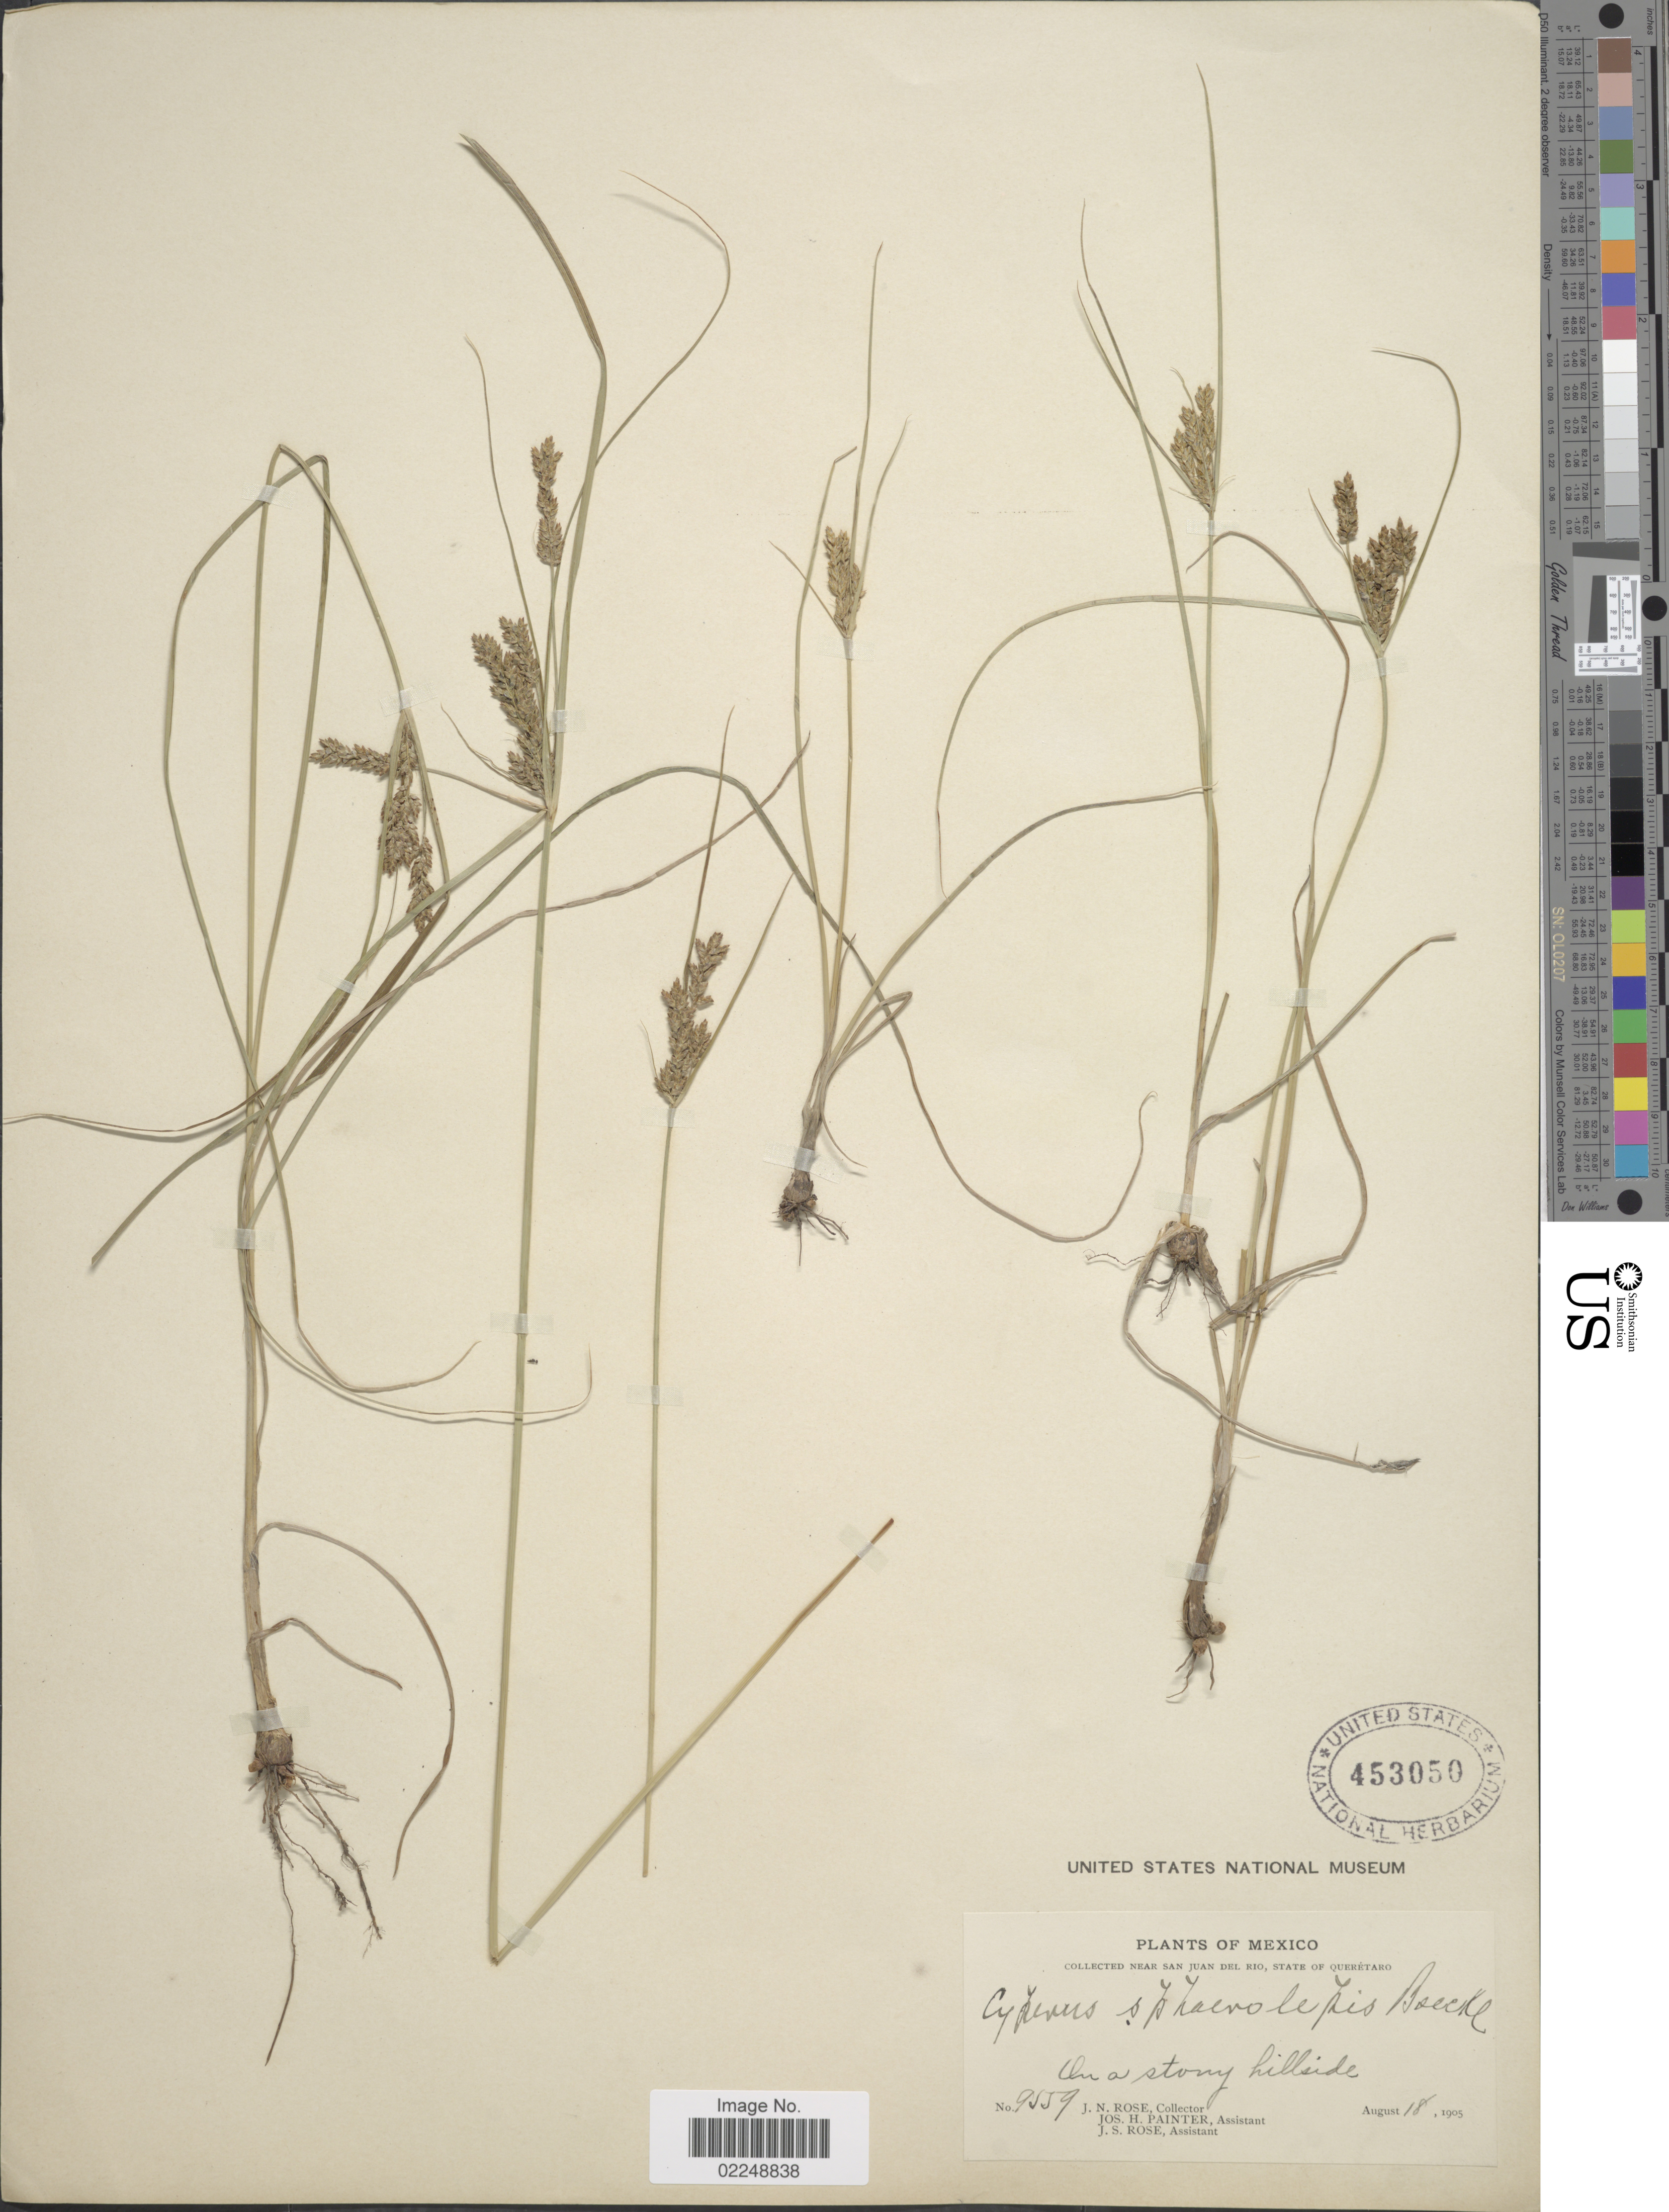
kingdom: Plantae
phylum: Tracheophyta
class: Liliopsida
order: Poales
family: Cyperaceae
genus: Cyperus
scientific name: Cyperus fendlerianus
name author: Boeckeler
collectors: J. N. Rose, J. H. Painter & J. S. Rose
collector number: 9559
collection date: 1905-08-18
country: Mexico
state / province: Querétaro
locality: Near San Juan del Rio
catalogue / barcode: US 453050